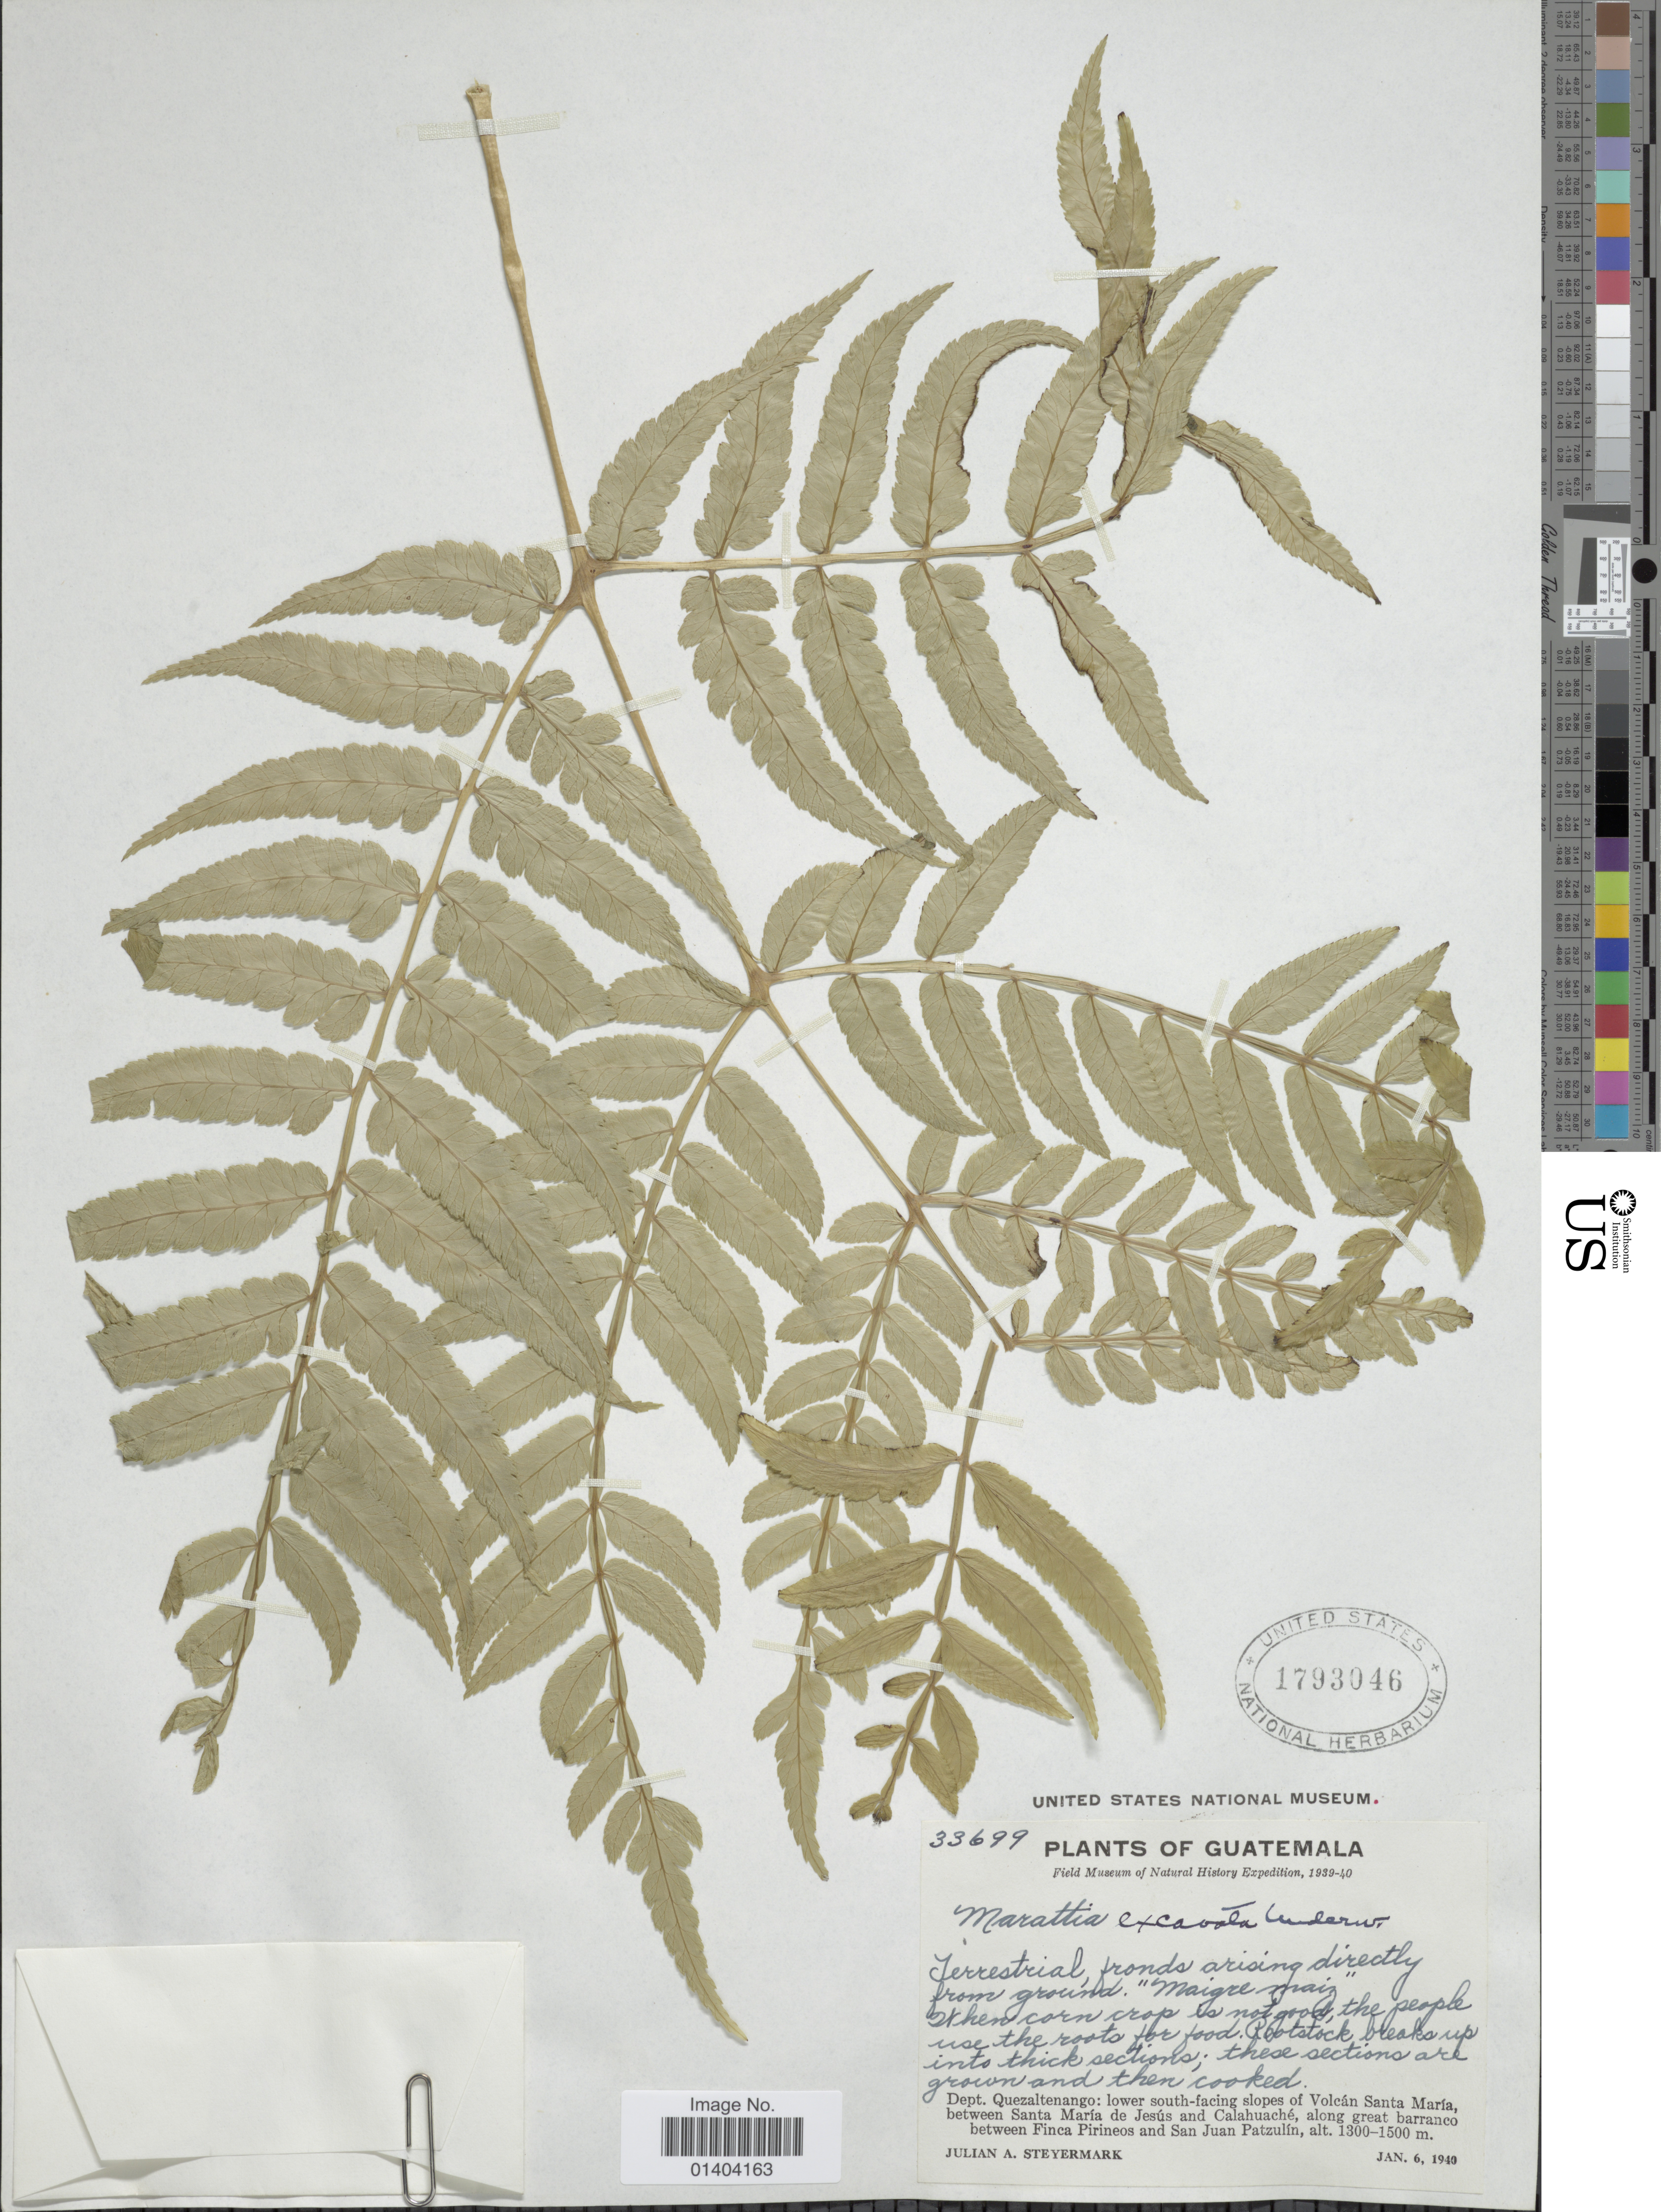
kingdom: Plantae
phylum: Tracheophyta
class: Polypodiopsida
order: Marattiales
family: Marattiaceae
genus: Marattia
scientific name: Marattia excavata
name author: Underw.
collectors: J. Steyermark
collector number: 33699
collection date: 1940-01-06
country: Guatemala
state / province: Quetzaltenango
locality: Dept. Quezaltenango: lower south facing slopes of Volcan Santa Maria between Santa Maria de Jesus and Calahuache along great barranco between Finca Pirineos and San Juan Patzulin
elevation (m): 1300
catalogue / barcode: US 1793046